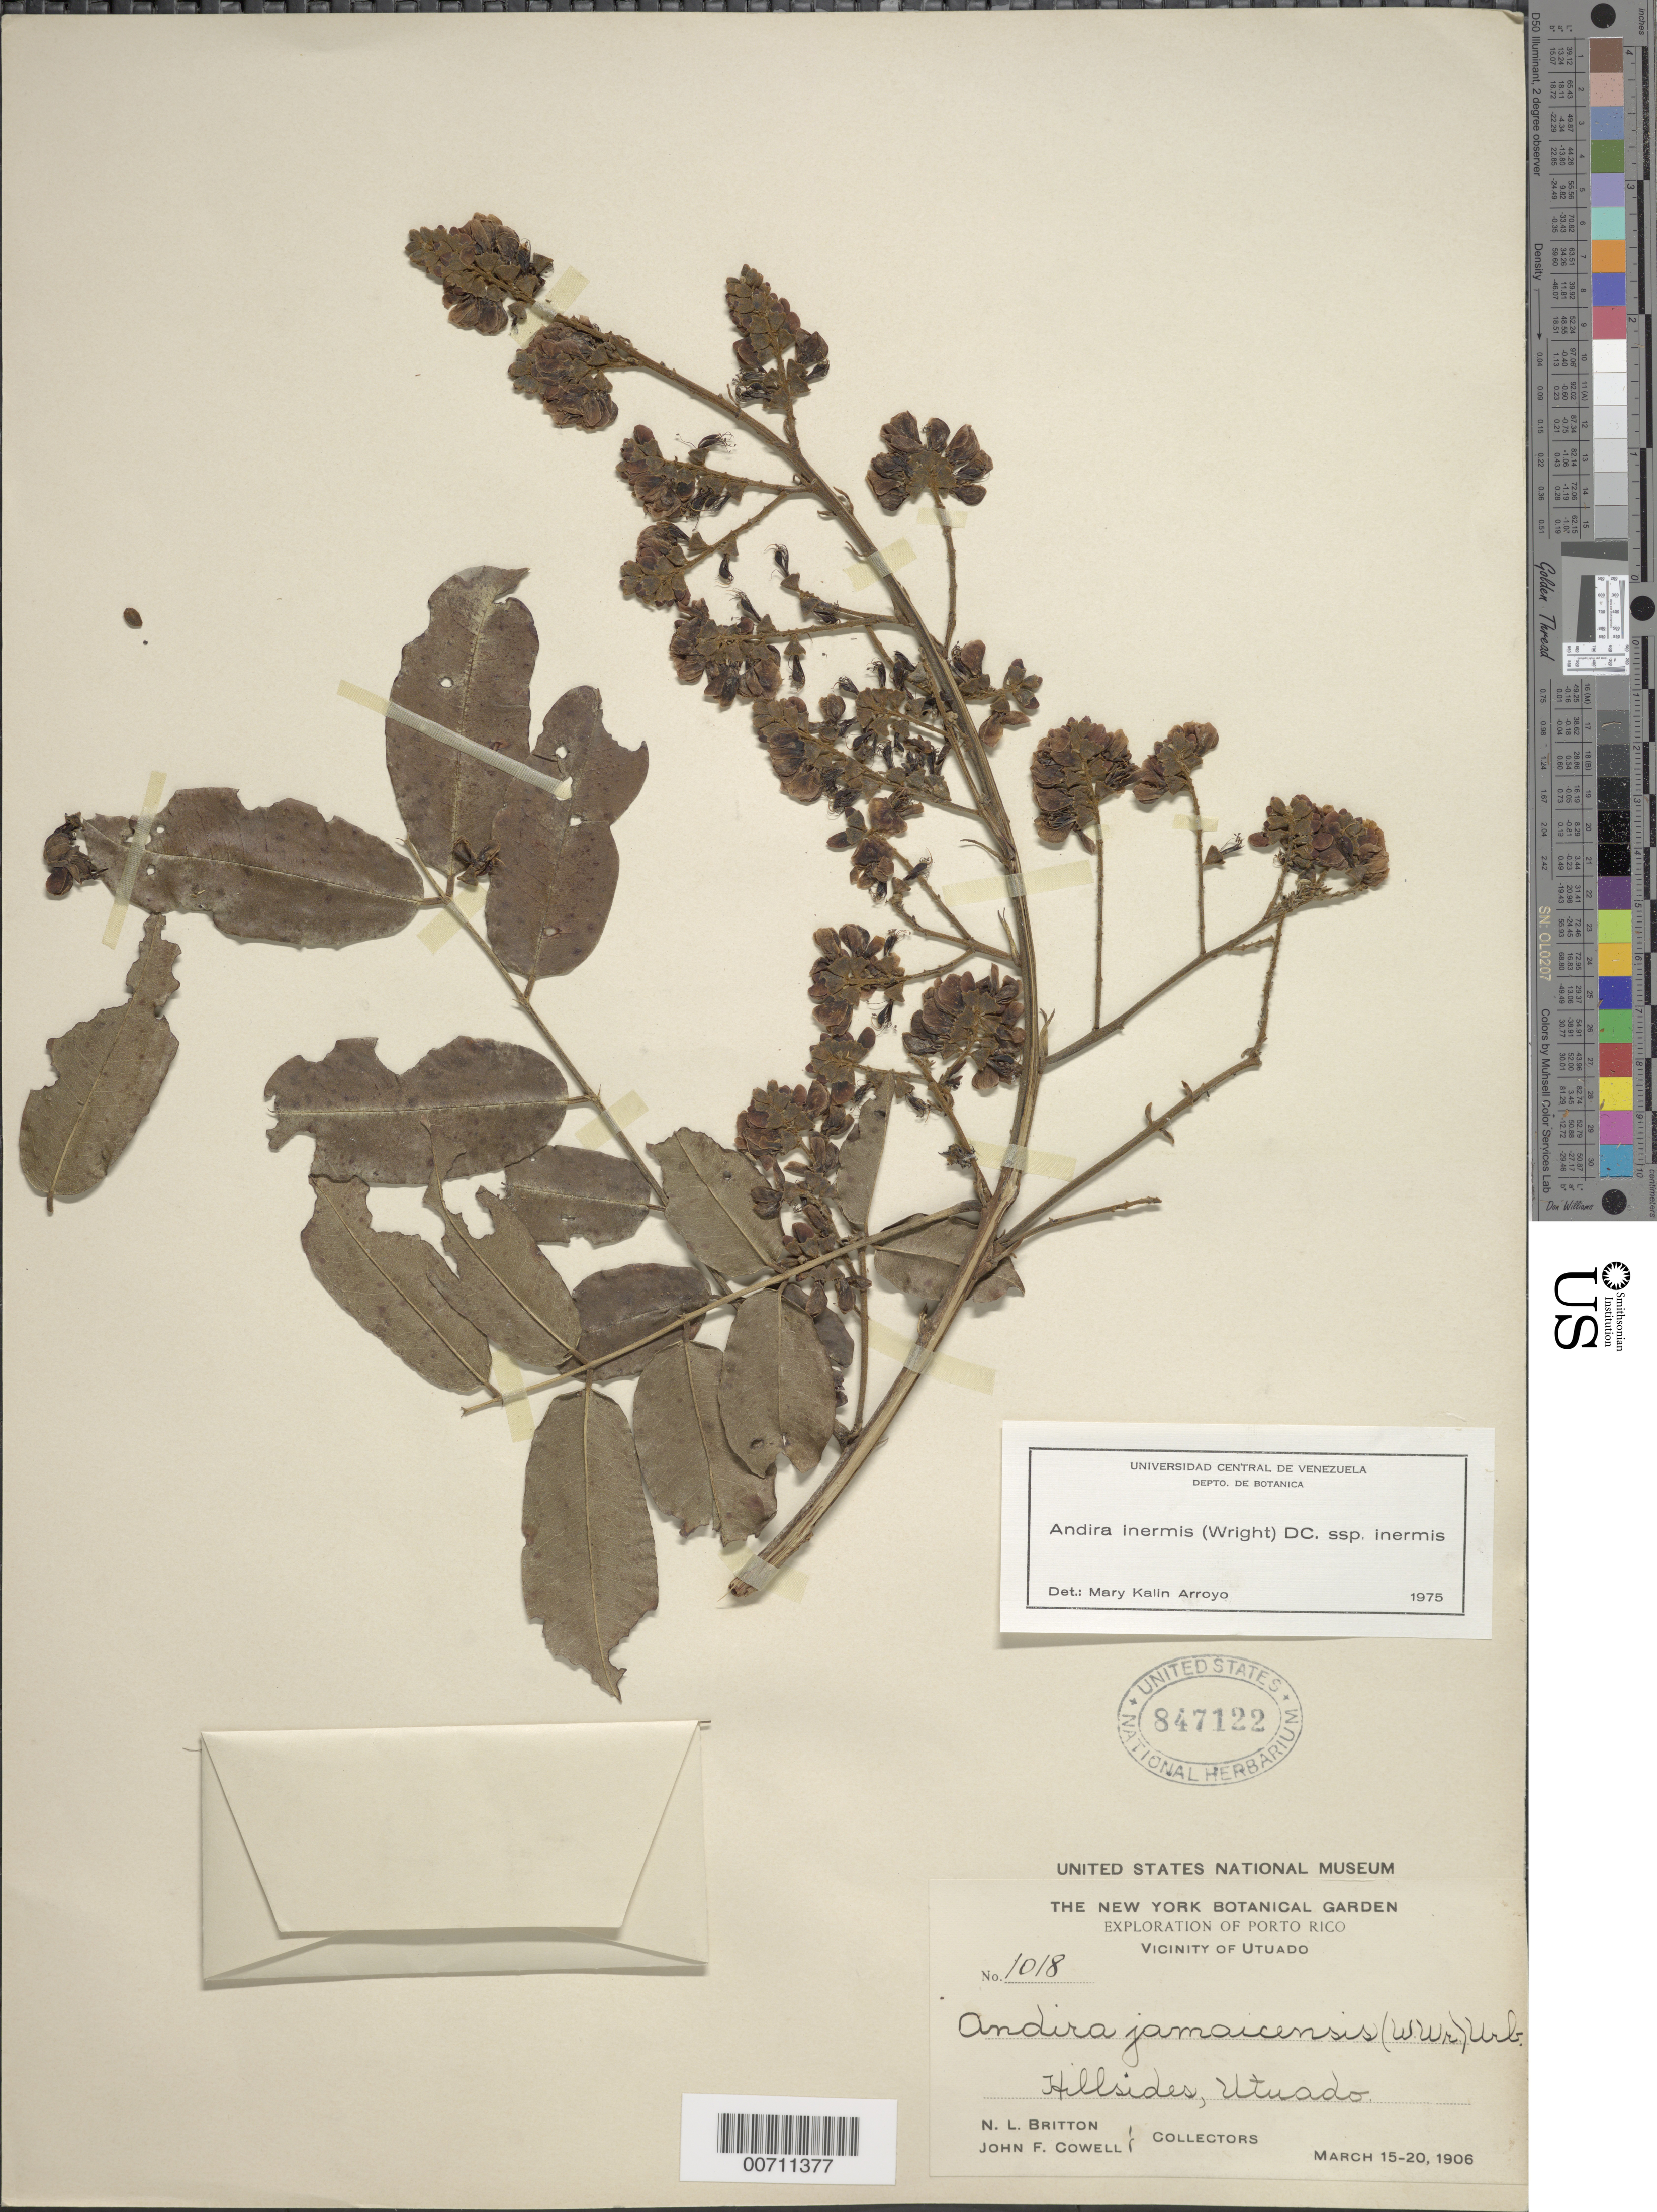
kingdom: Plantae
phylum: Tracheophyta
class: Magnoliopsida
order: Fabales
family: Fabaceae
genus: Andira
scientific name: Andira inermis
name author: (W. Wright) Kunth ex DC.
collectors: N. Britton & J. F. Cowell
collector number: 1018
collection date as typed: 15 Mar 1906 to 20 Mar 1906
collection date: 1906-03-15/1906-03-20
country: Puerto Rico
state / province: Utuado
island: Greater Antilles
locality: Utuado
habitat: Hillsides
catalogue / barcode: US 847122